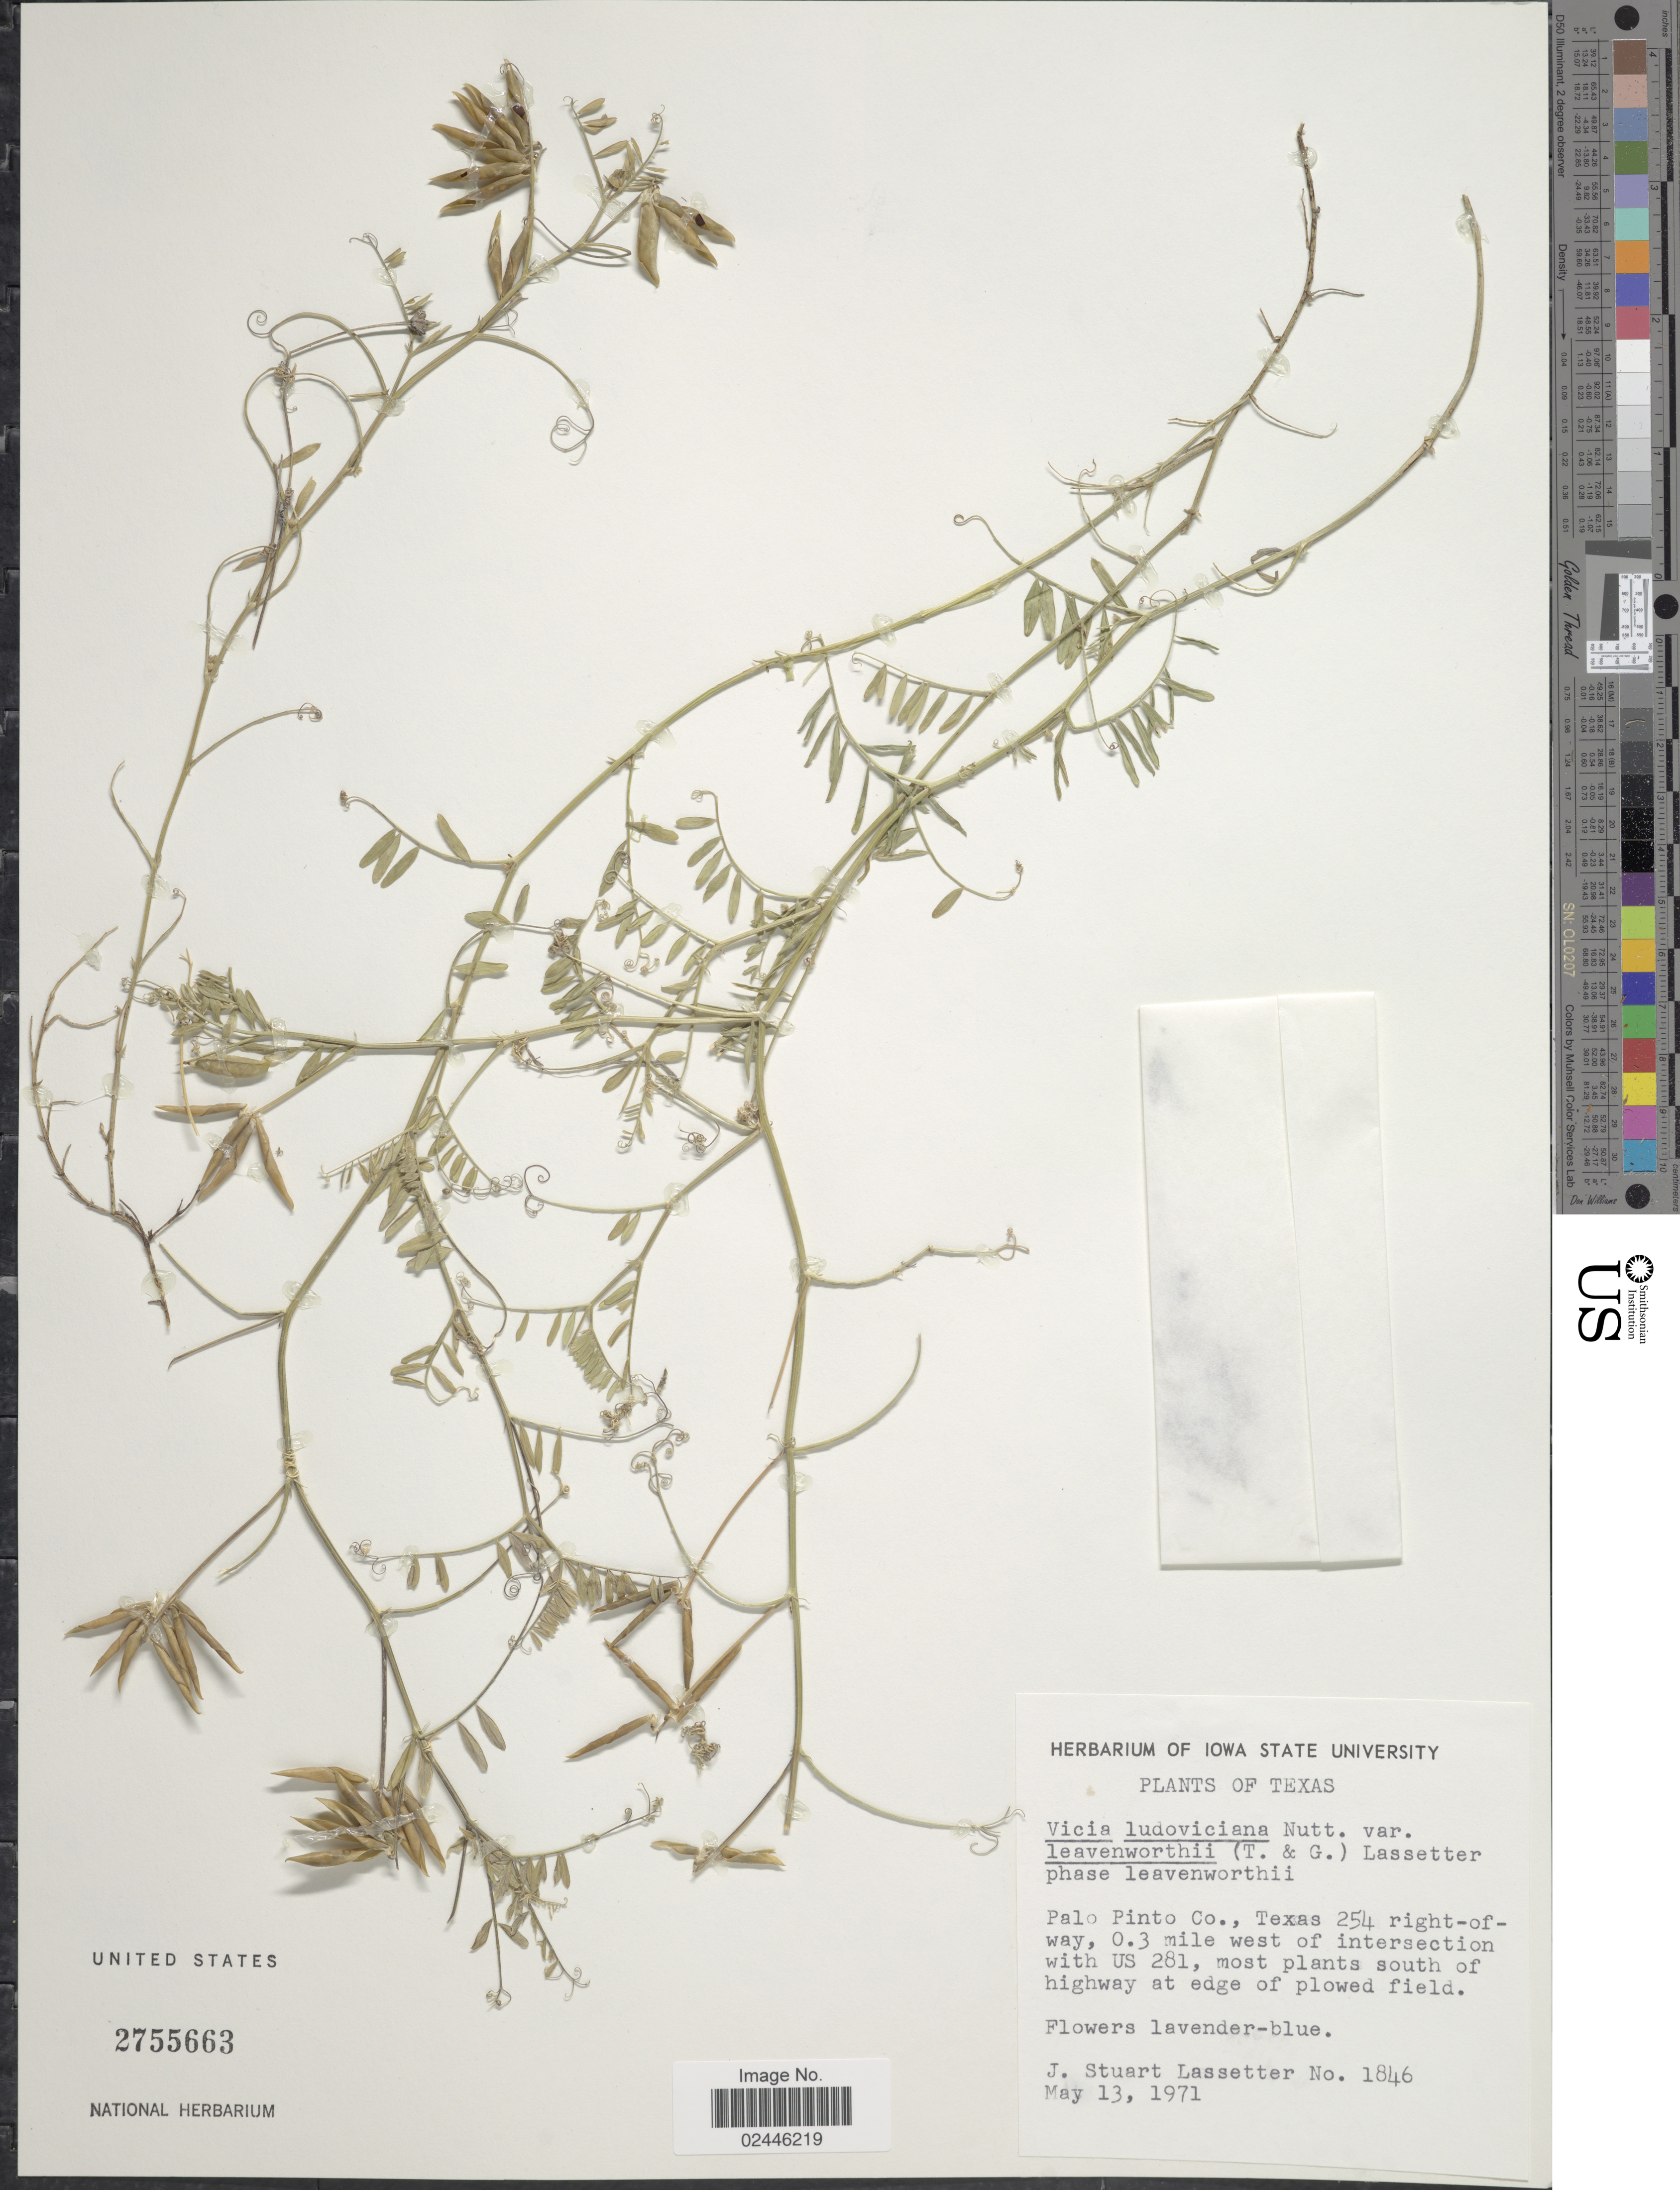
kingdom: Plantae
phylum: Tracheophyta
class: Magnoliopsida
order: Fabales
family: Fabaceae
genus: Vicia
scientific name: Vicia ludoviciana var. leavenworthii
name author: (Torr. & A. Gray) Broich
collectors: J. Lassetter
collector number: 1846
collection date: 1971-05-13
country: United States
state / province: Texas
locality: Palo Pinto Co., Texas 254 right-of-way, 0.3 mile west of intersection with US 281, most plants south of highway at edge of plowed field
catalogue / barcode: US 2755663